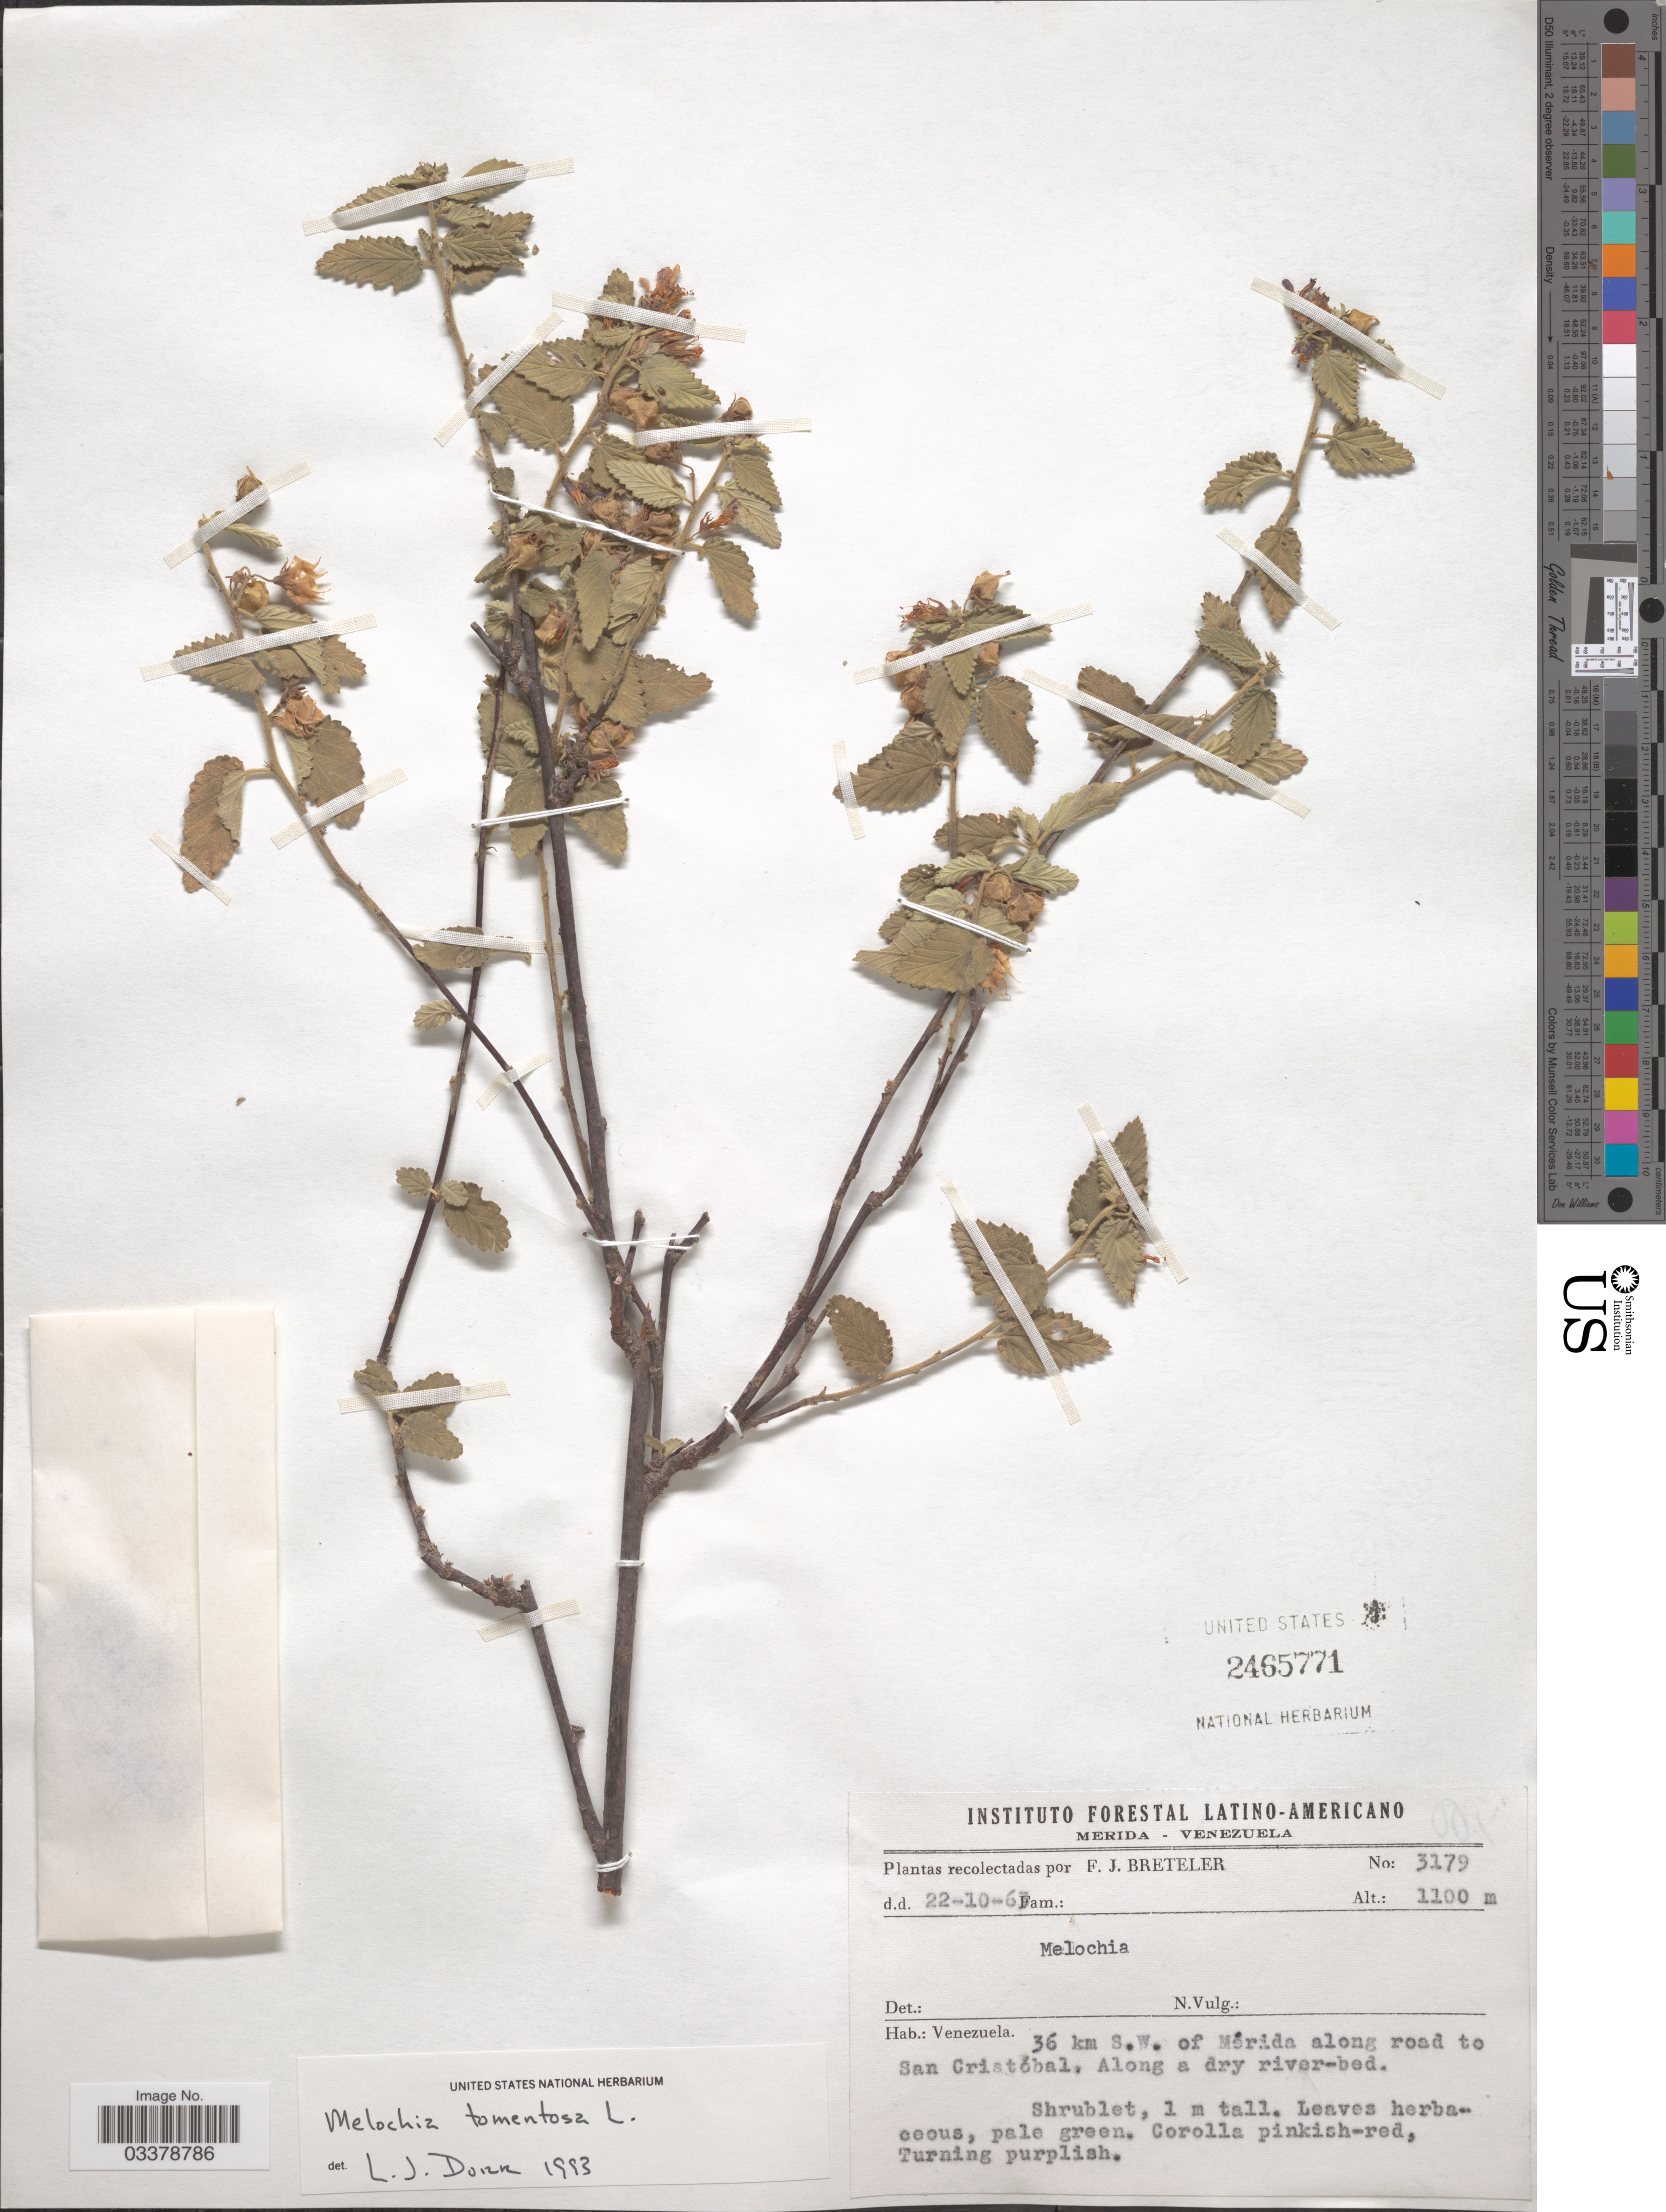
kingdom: Plantae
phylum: Tracheophyta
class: Magnoliopsida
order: Malvales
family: Malvaceae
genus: Melochia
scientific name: Melochia tomentosa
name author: L.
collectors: F. J. Breteler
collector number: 3179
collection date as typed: Transcribed d/m/y: 22/10/63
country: Venezuela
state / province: Mérida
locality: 36 km S.W. of Mérida along road to San Cristóbal. Along a dry river-bed.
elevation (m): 1100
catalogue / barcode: US 2465771